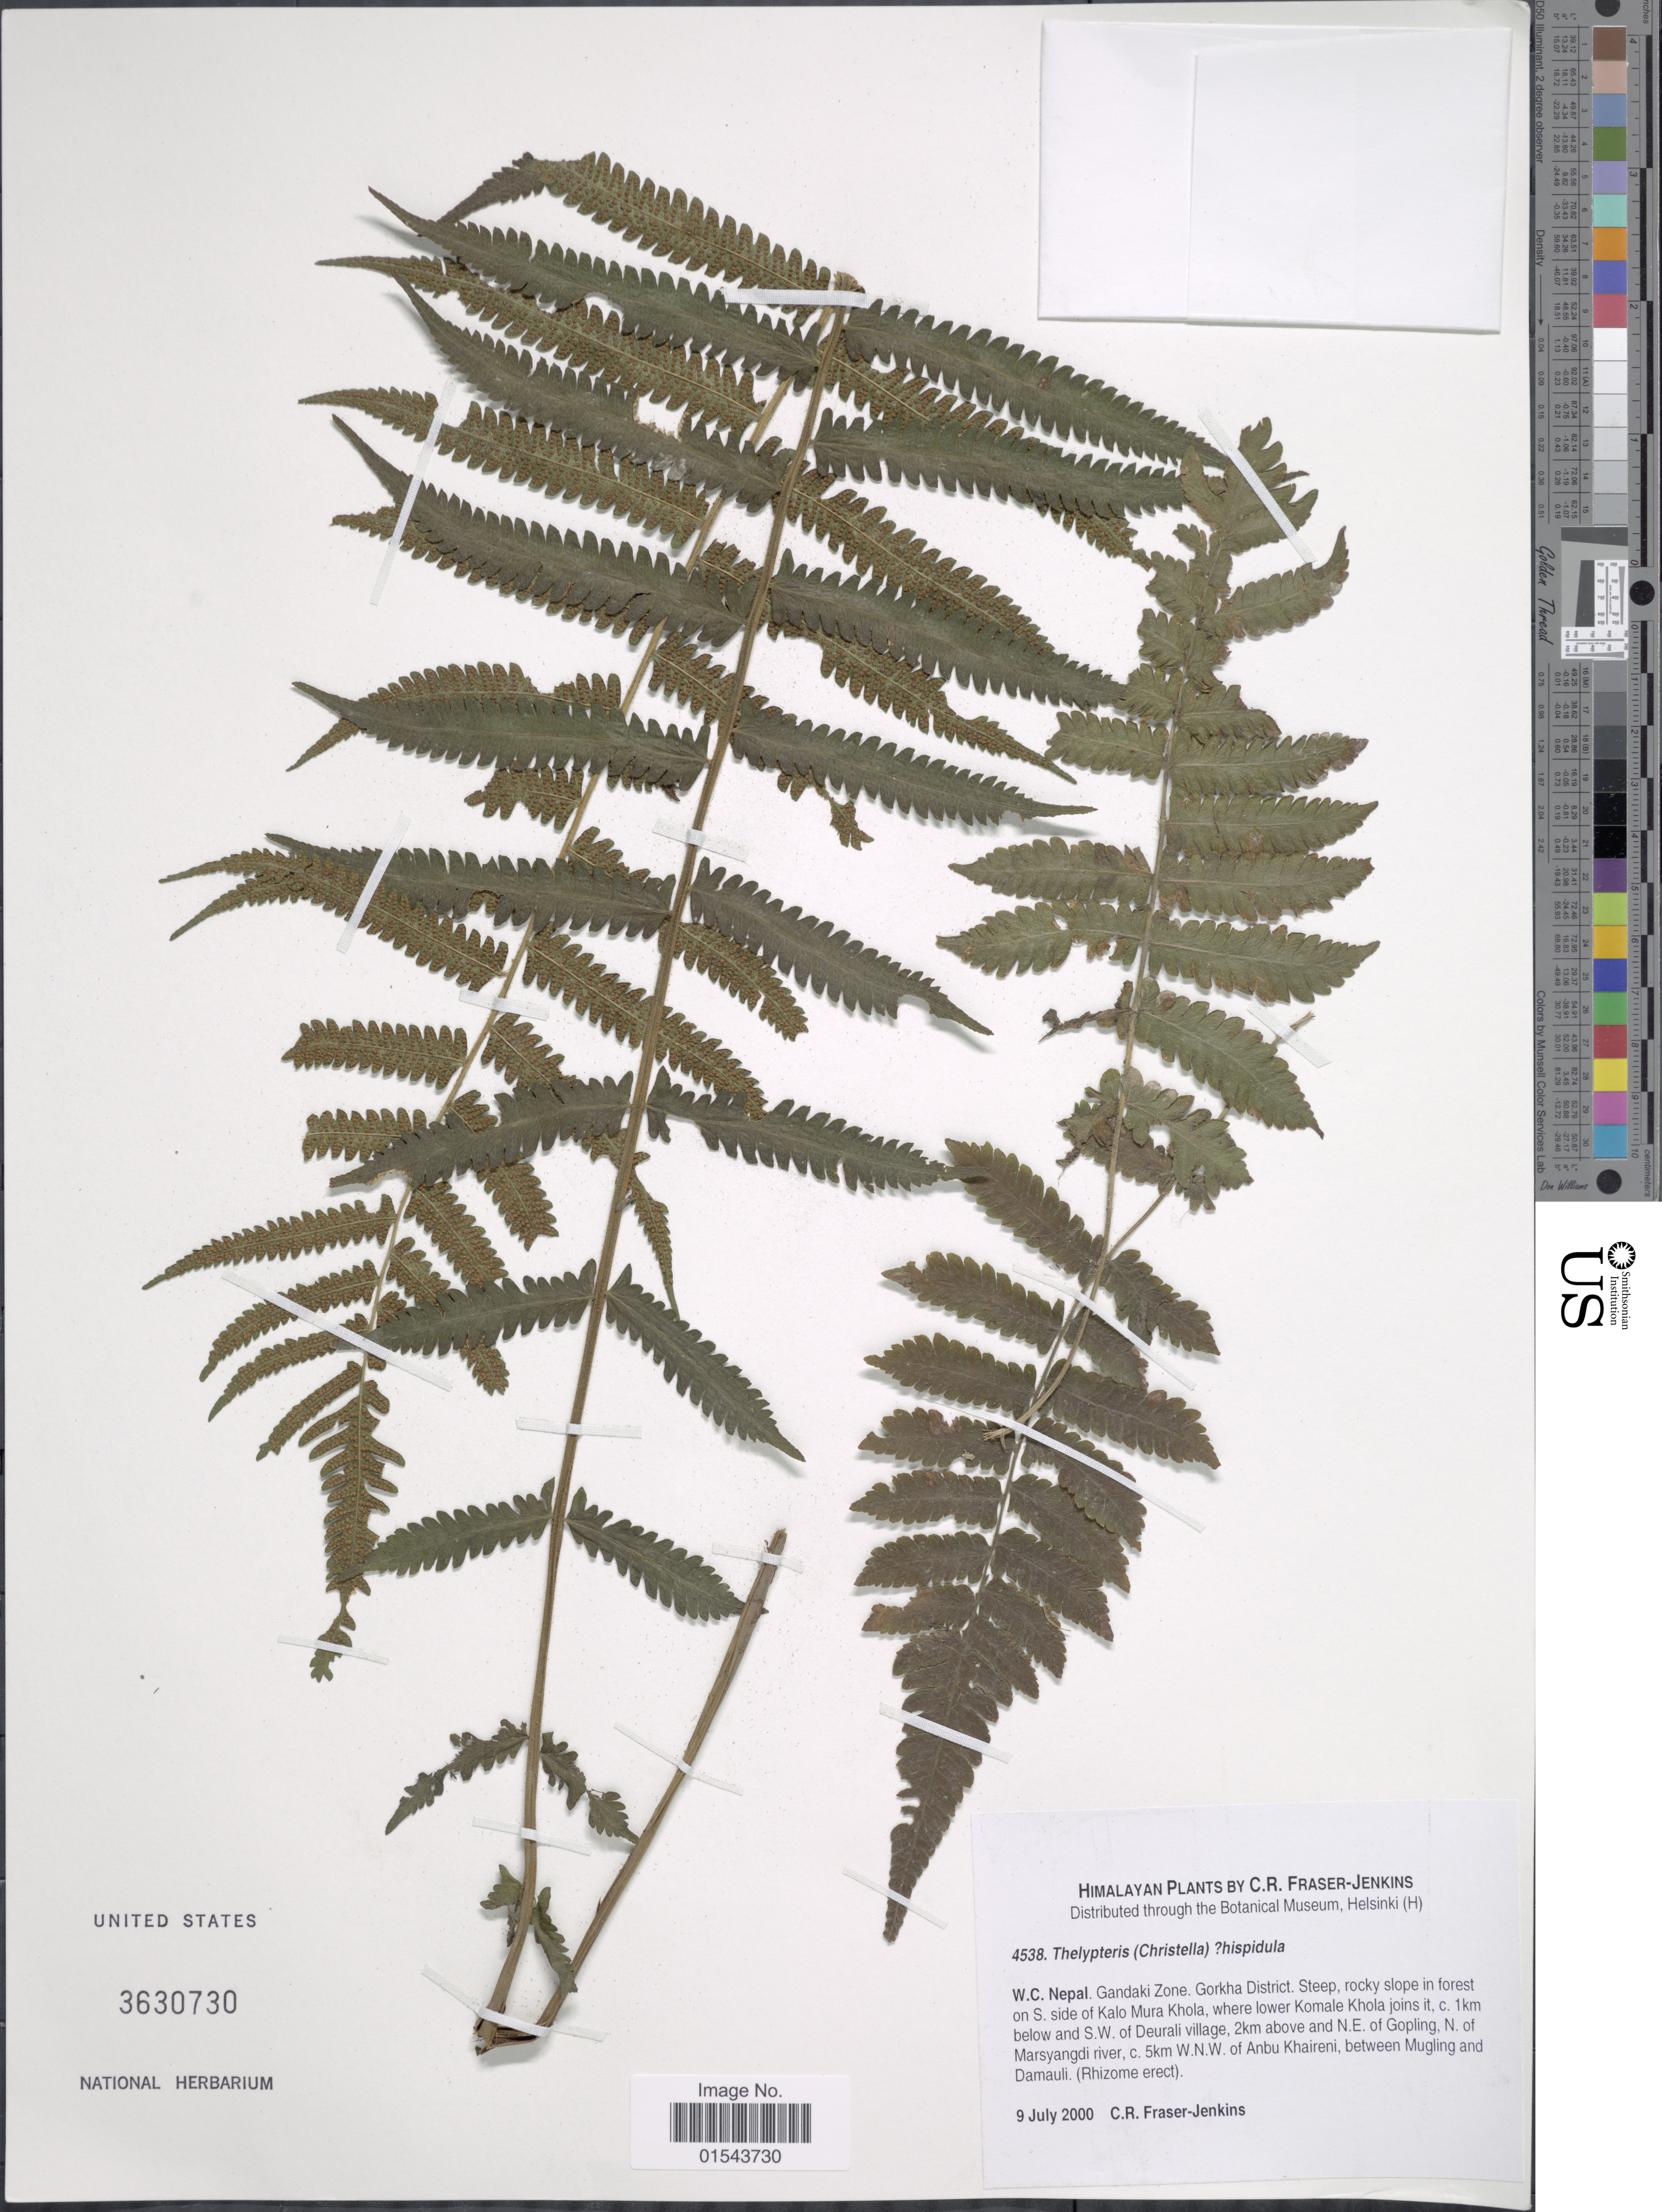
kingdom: Plantae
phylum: Tracheophyta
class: Polypodiopsida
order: Polypodiales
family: Thelypteridaceae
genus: Christella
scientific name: Christella hispidula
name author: (Decne.) Holttum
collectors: C. R. Fraser-Jenkins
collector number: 4538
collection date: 2000-07-09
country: Nepal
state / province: Gandaki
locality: Himalaya, W.C. Nepal. Gandaki Zone. Gorkha District. Steep, rocky slope in forest on S. side of Kalo Mura lKhola, where lower KOmale Khola joins it, 1 km below and S. W. of Deurali village, 2 km above and N. E. of Gopling, N of Marsyangdi river, 5 km N. N. W. of Anbu Khaireni, between Mugling and Damauli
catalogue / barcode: US 363030